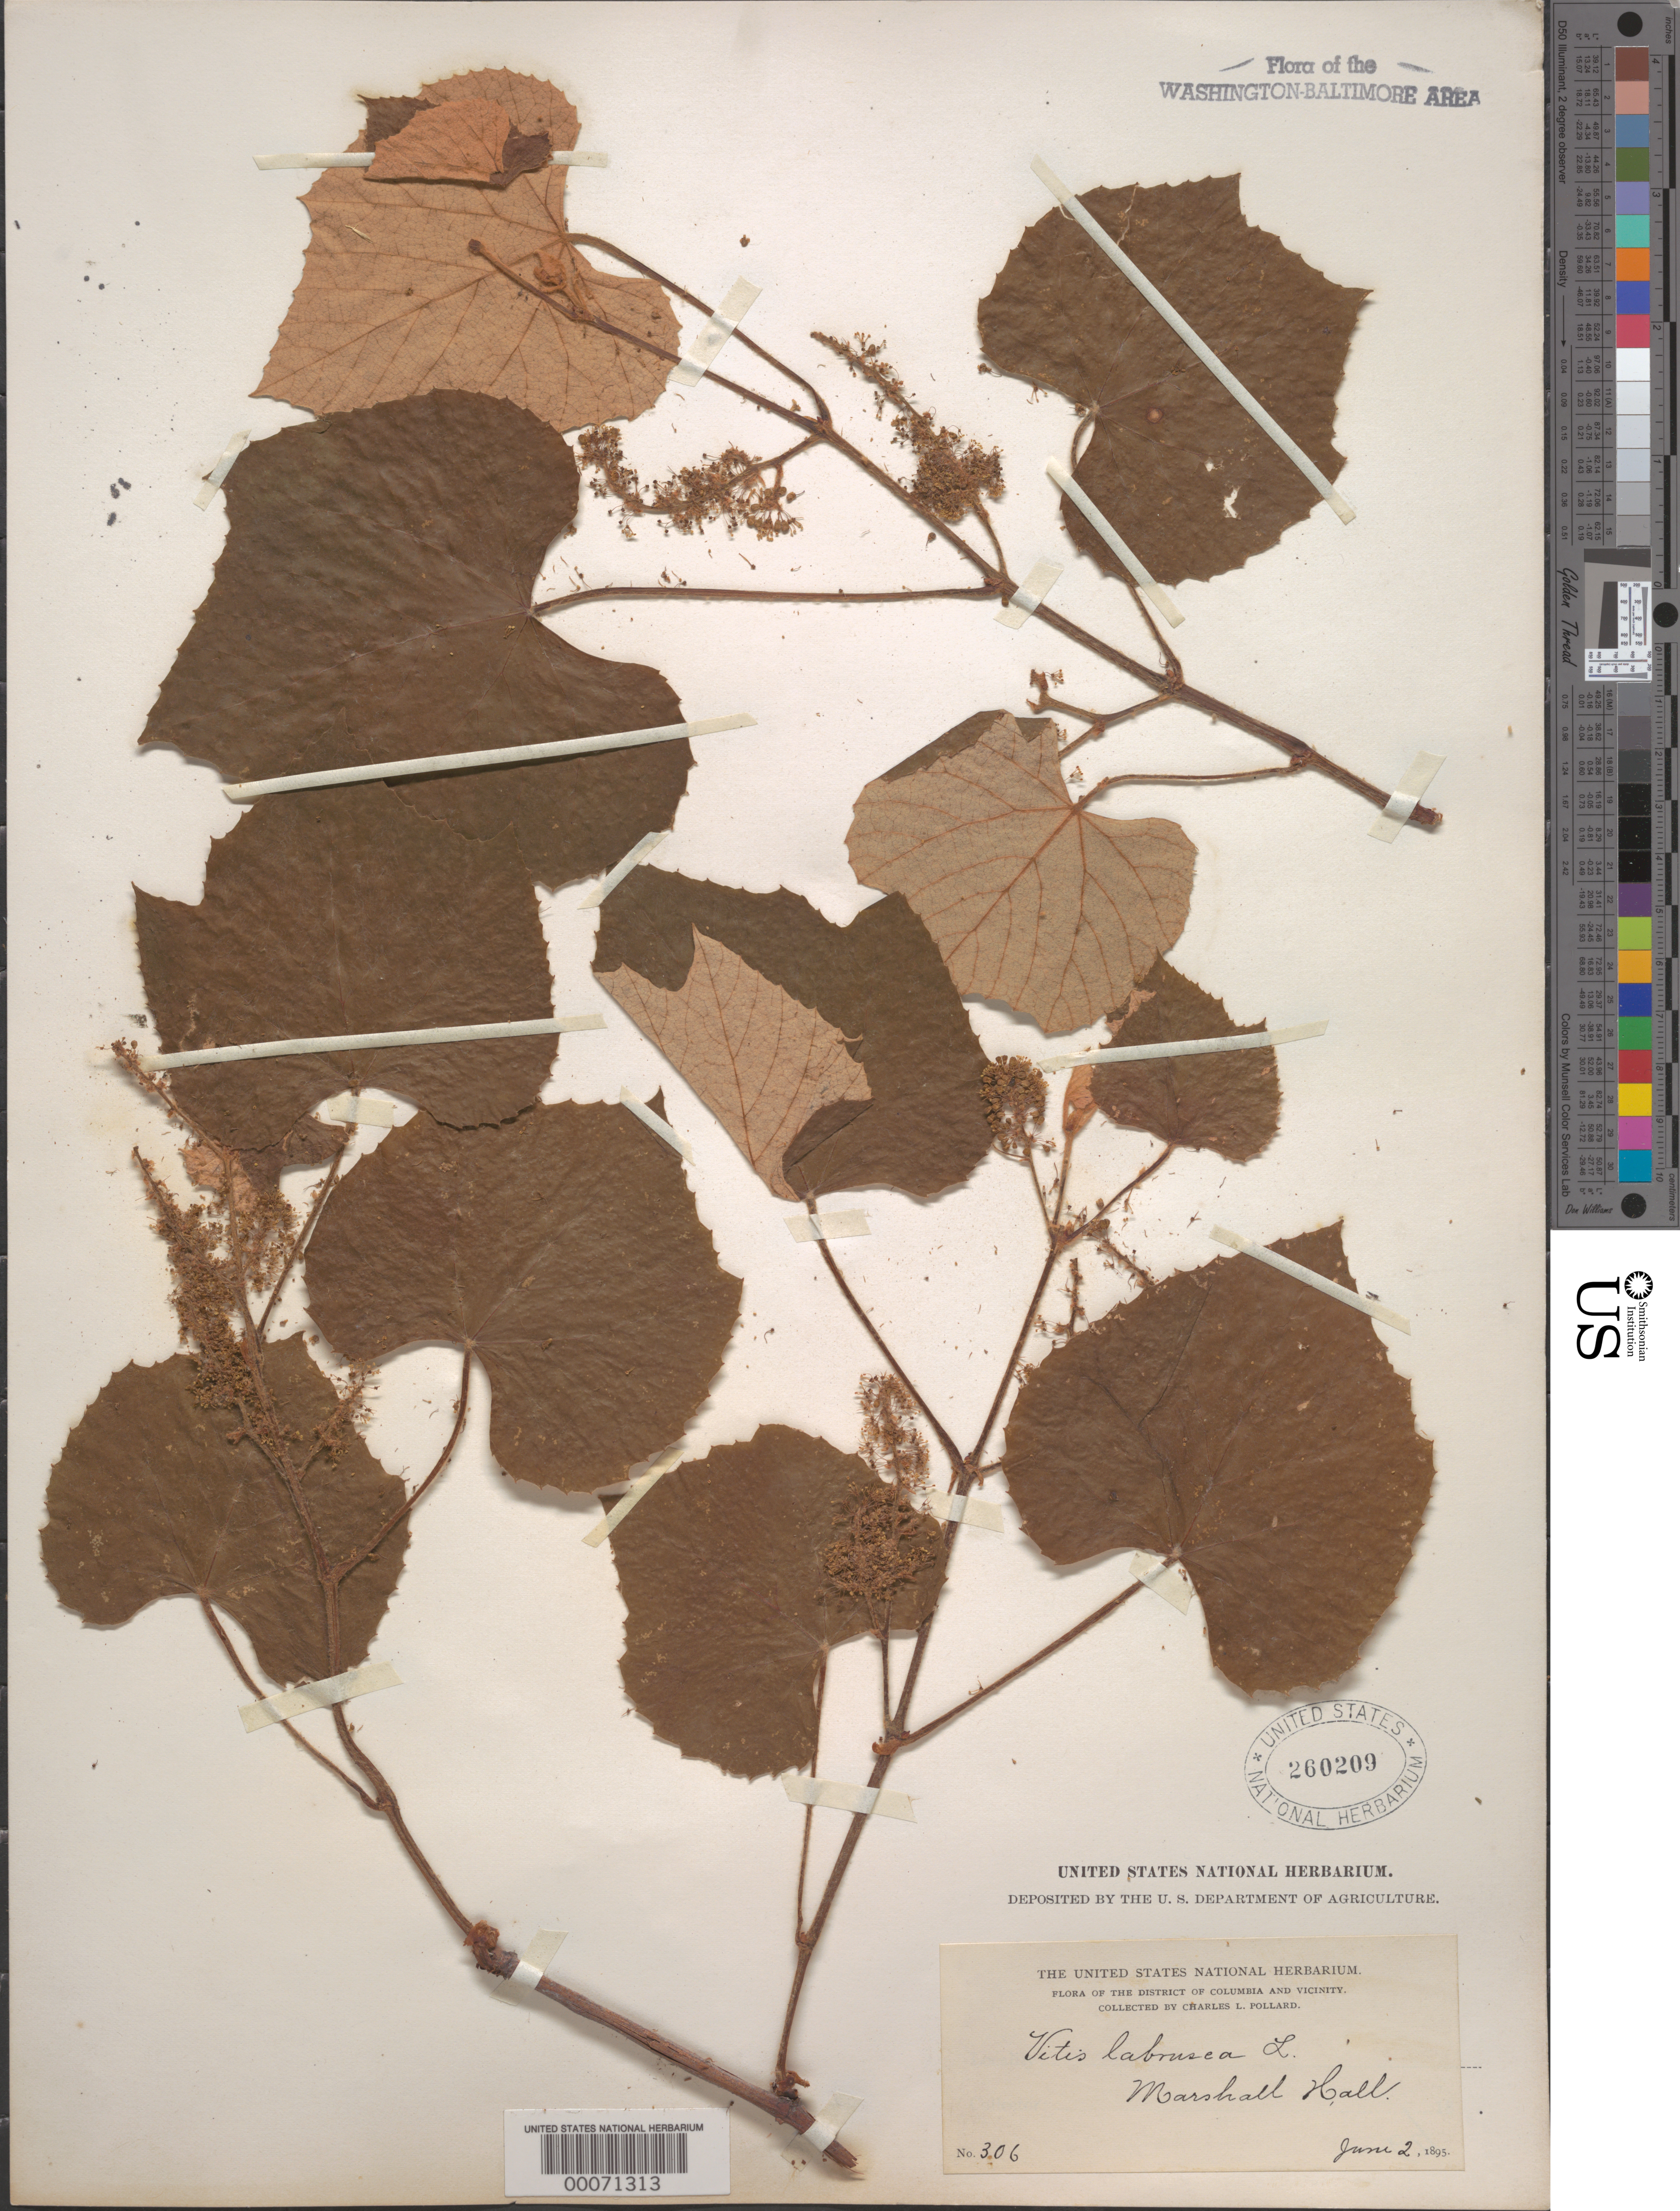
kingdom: Plantae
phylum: Tracheophyta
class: Magnoliopsida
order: Vitales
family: Vitaceae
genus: Vitis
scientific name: Vitis labrusca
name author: L.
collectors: C. L. Pollard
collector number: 306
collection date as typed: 02 Jun 1895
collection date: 1895-06-02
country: United States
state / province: Maryland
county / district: Charles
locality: Marshall Hall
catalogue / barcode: US 260209